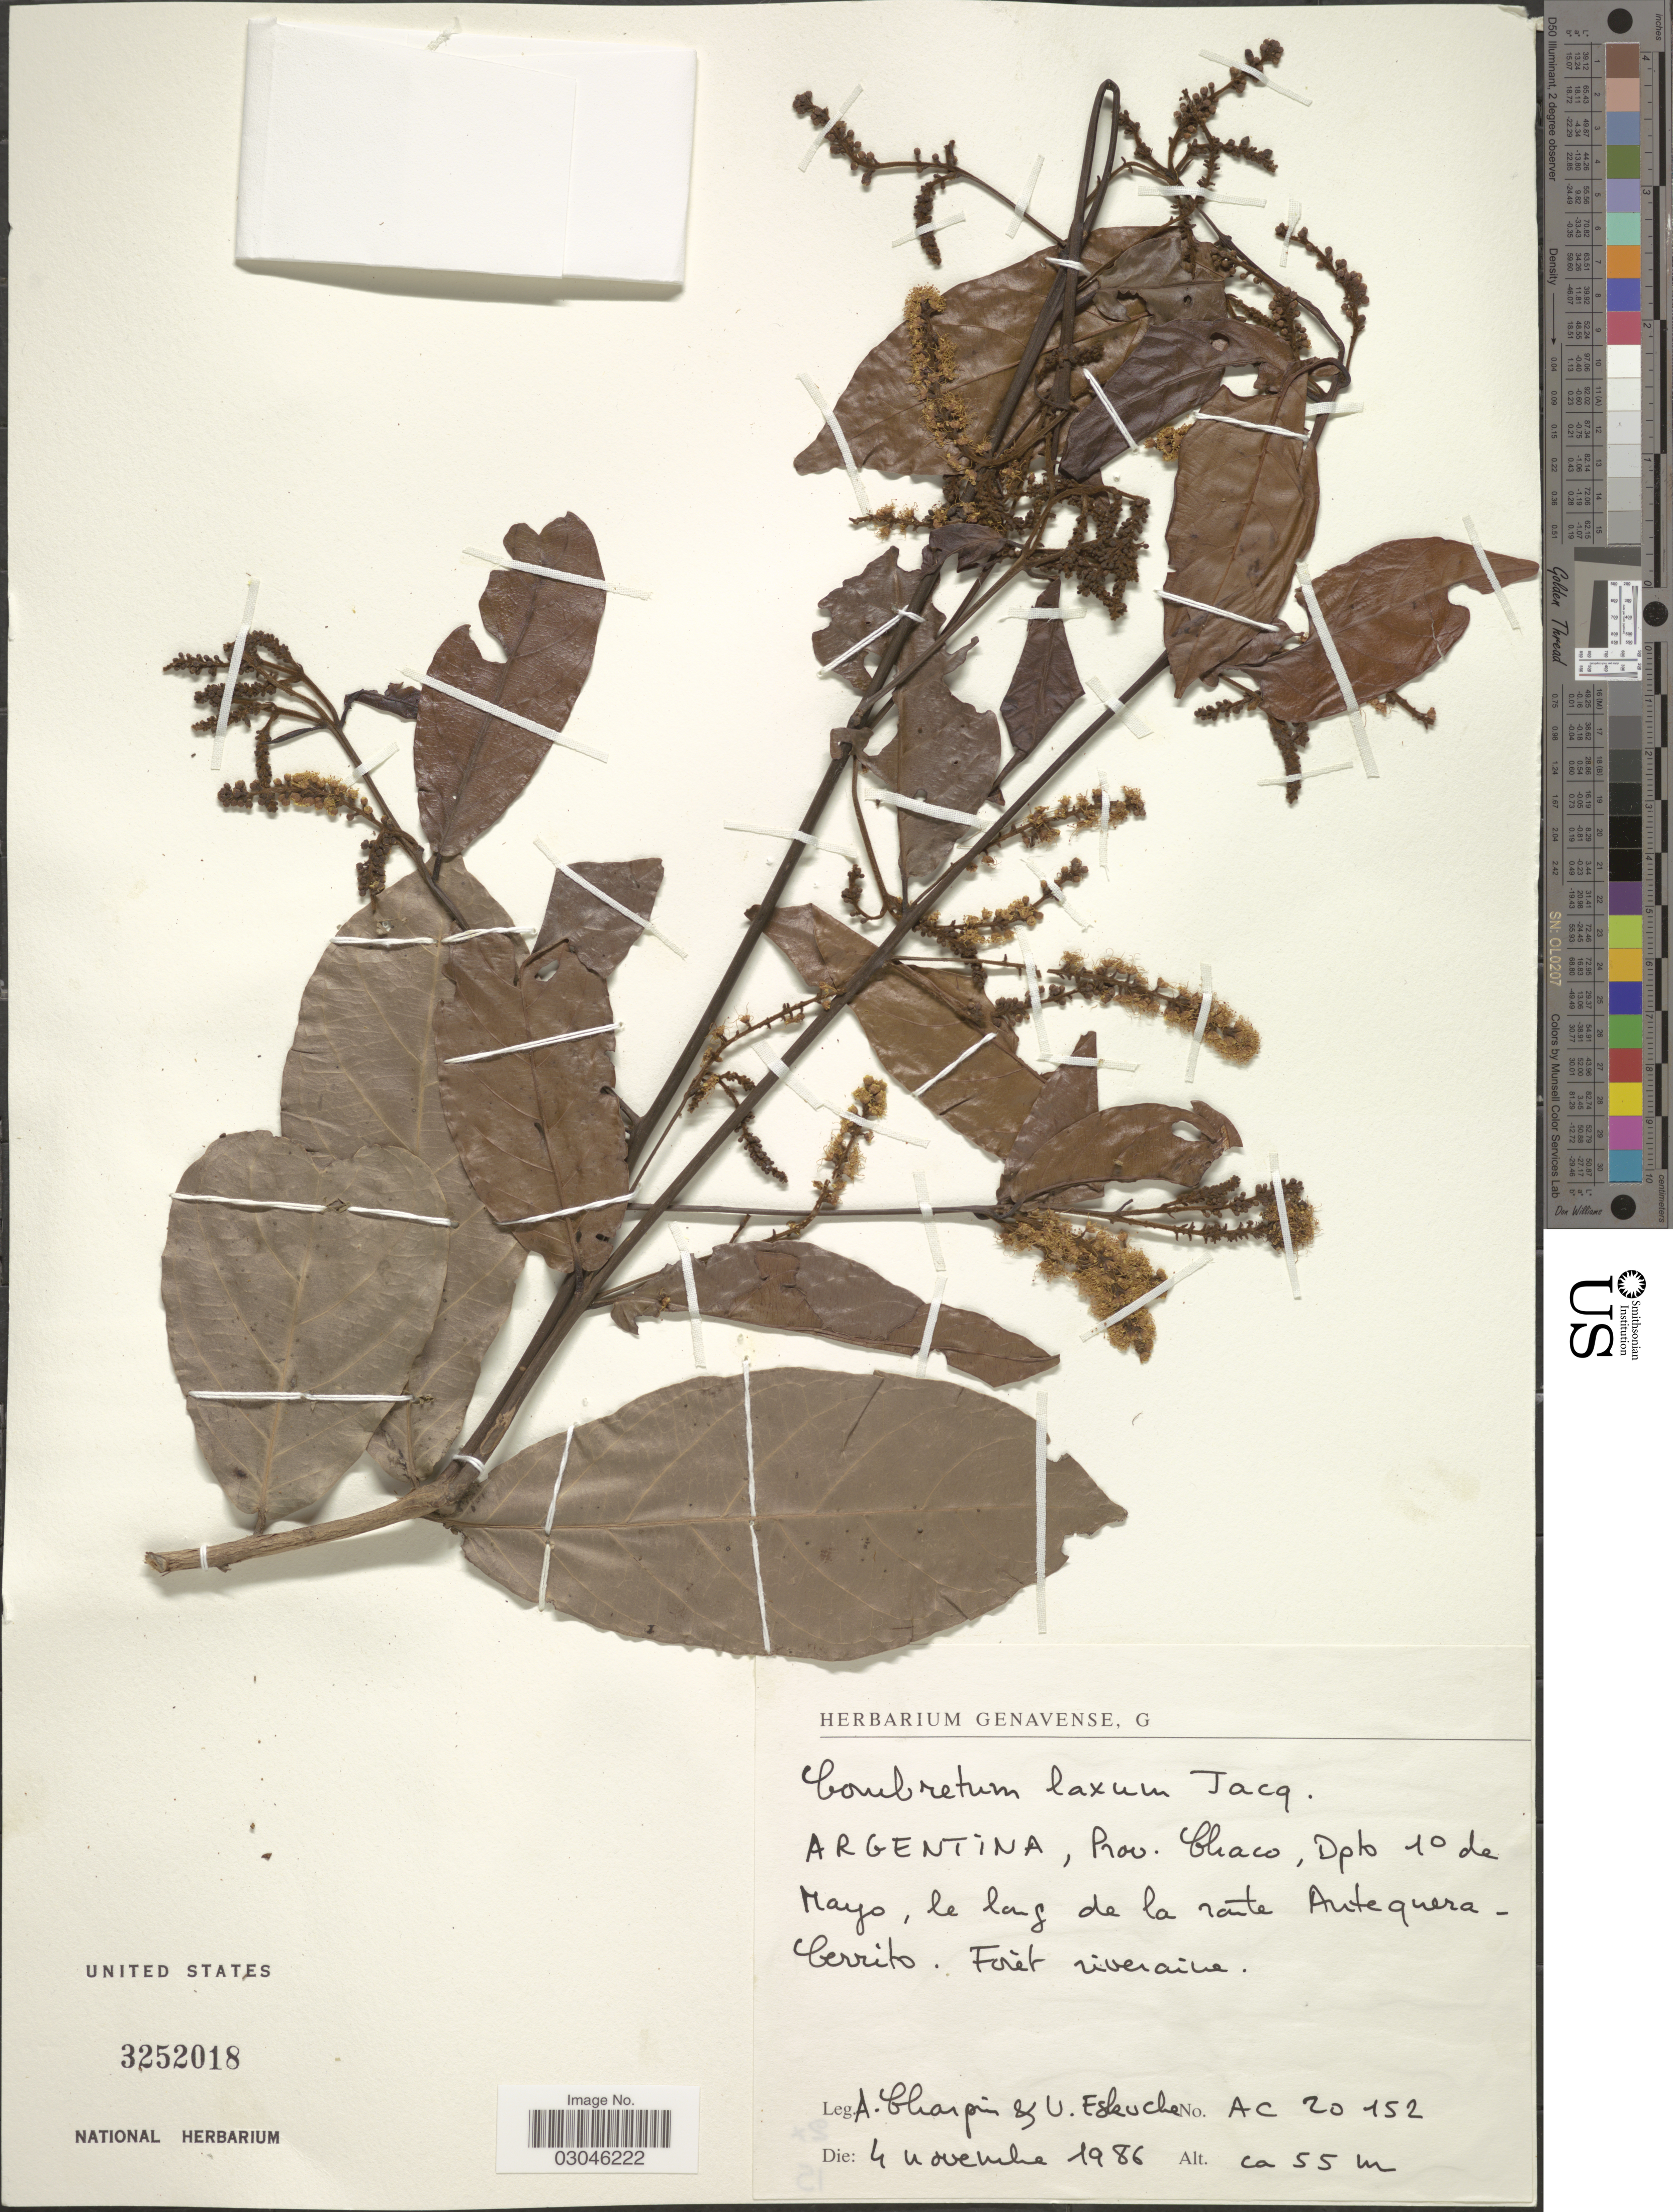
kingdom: Plantae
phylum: Tracheophyta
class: Magnoliopsida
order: Myrtales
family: Combretaceae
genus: Combretum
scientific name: Combretum laxum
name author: Jacq.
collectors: A. Charpin & U. Eskuche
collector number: AC20152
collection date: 1986-11-04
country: Argentina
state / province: Chaco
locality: Dpto 1o de Mayo, le long de la route Antequera-Cerrito.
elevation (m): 55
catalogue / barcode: US 3252018